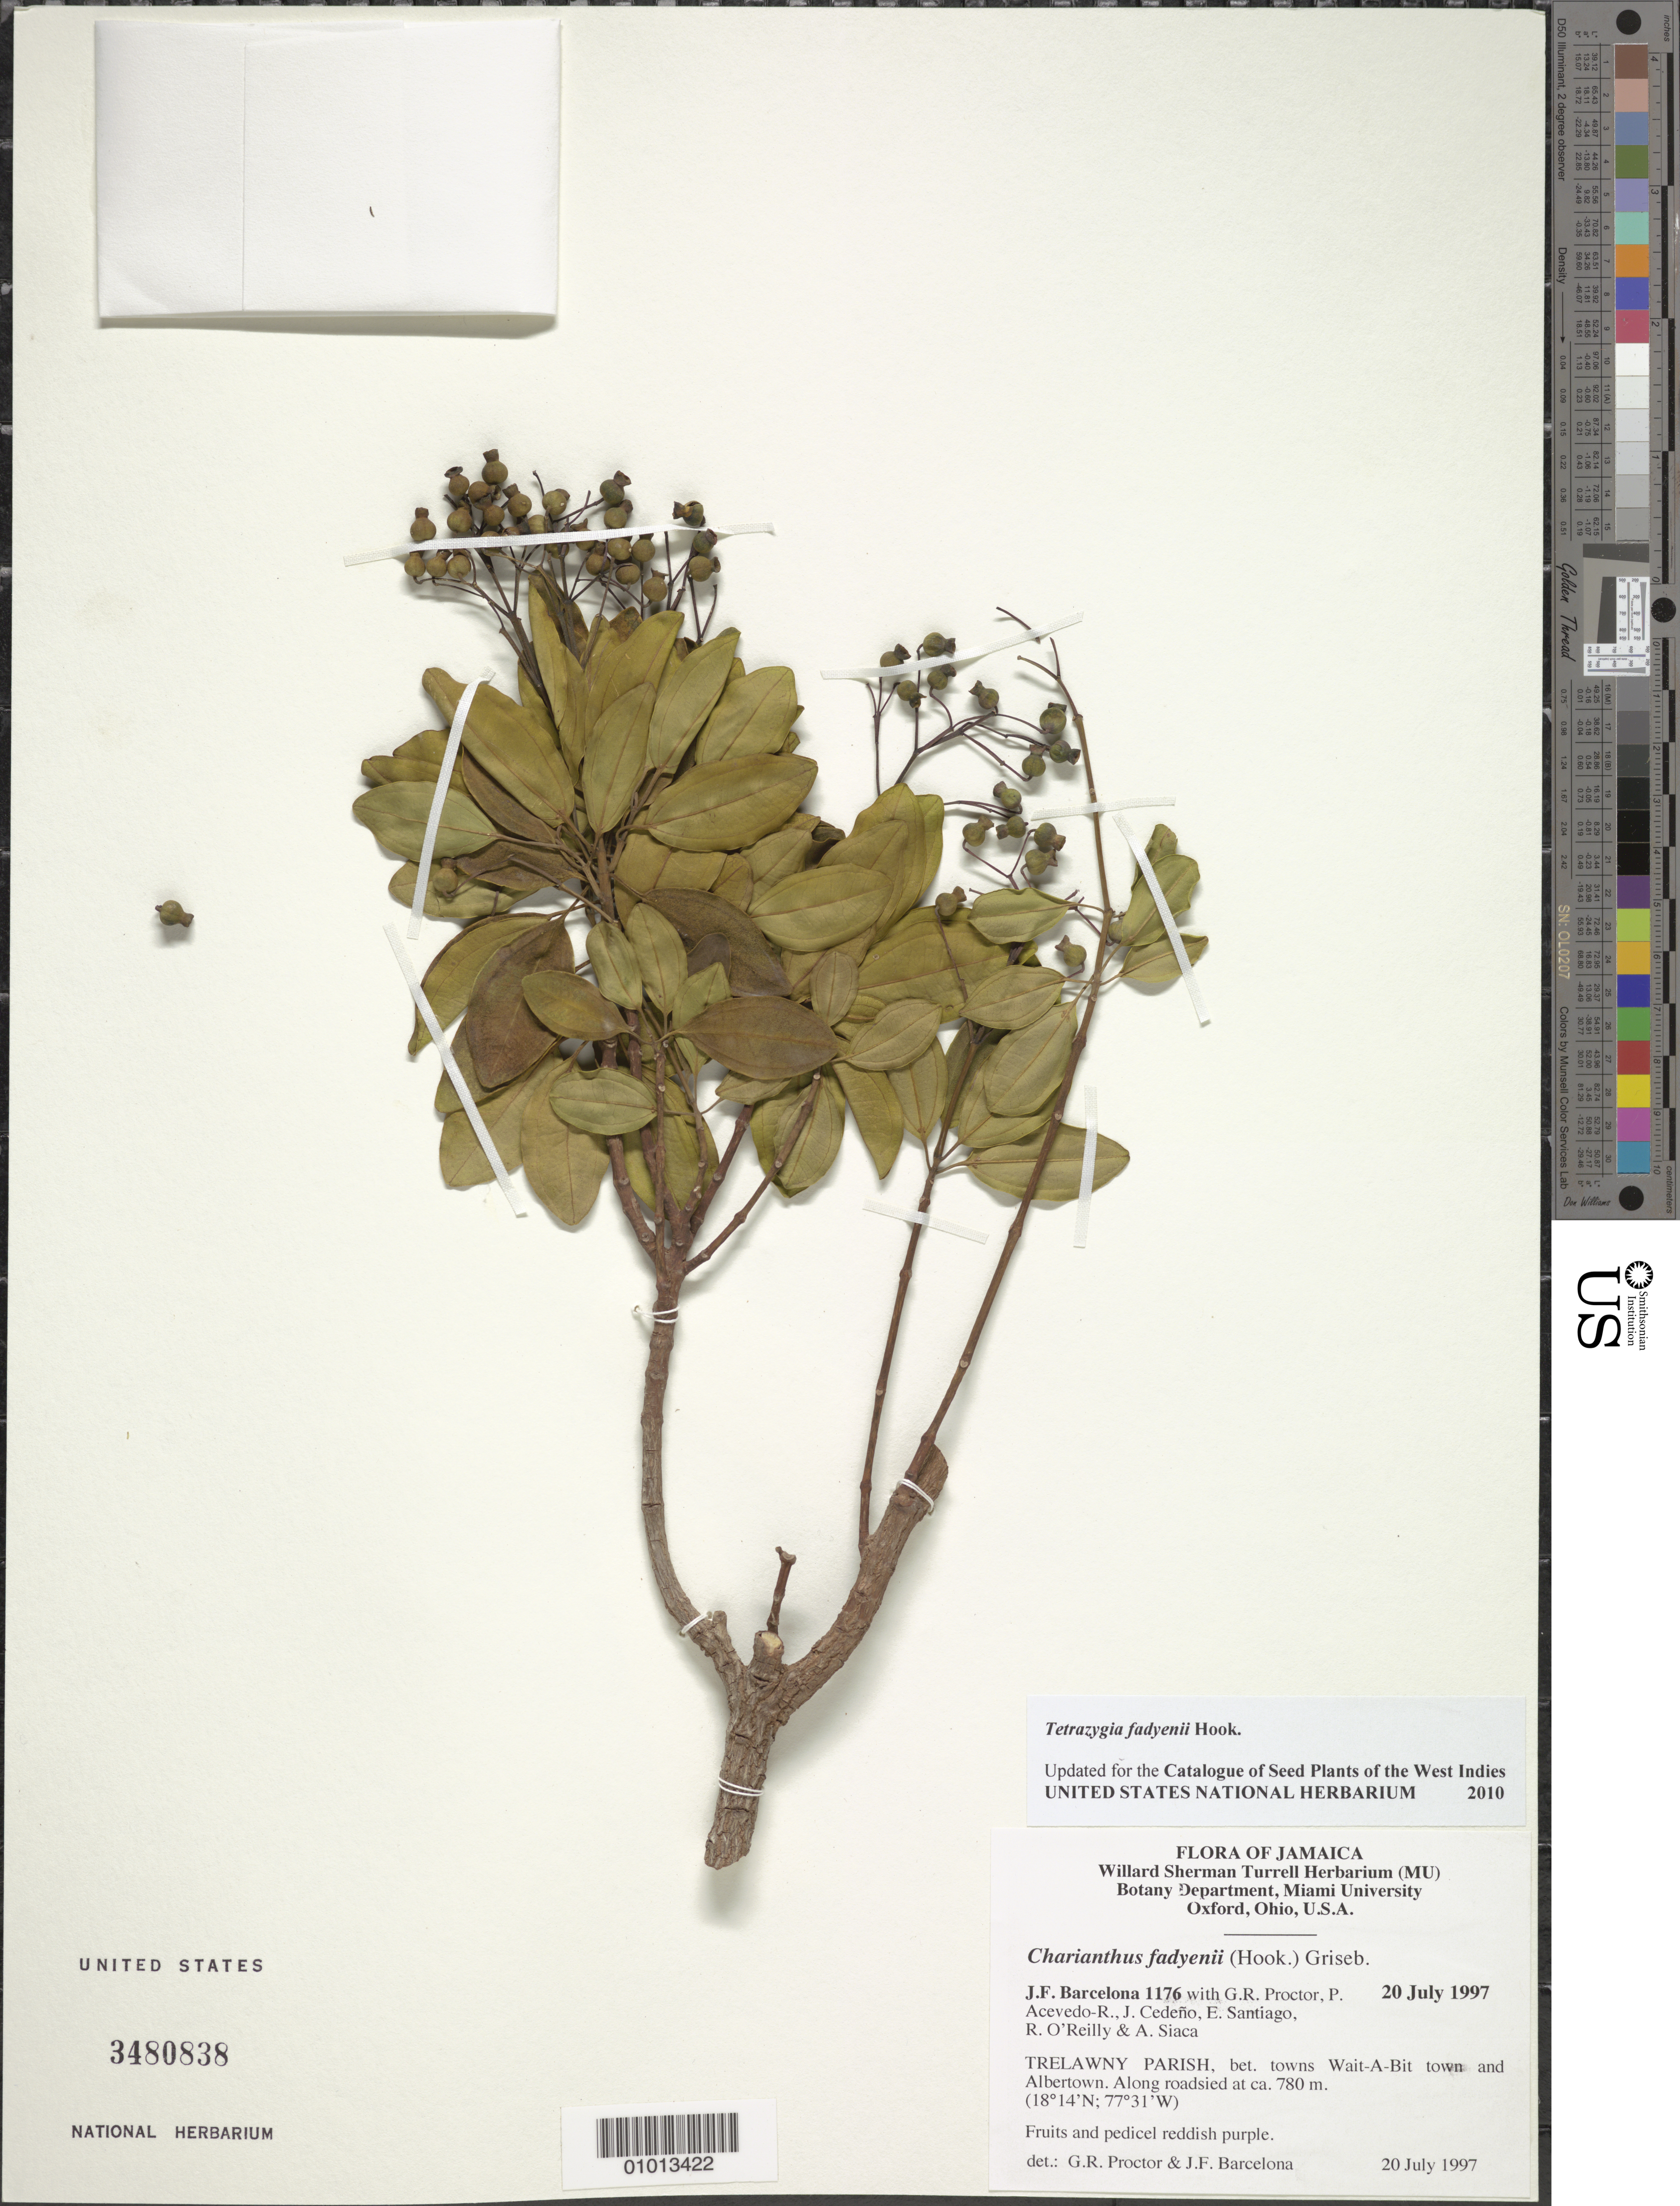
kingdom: Plantae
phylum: Tracheophyta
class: Magnoliopsida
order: Myrtales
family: Melastomataceae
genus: Tetrazygia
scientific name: Tetrazygia fadyenii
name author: Hook.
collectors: J. F. Barcelona, G. R. Proctor, P. Acevedo-Rodr., J. Cedeño, E. Santiago, R. O'Reilly & A. Siaca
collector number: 1176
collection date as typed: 20 Jul 1997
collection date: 1997-07-20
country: Jamaica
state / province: Trelawny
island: Jamaica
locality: Between Wait-A-Bit town and Albertown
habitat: Along roadside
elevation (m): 780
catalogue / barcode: US 3480838